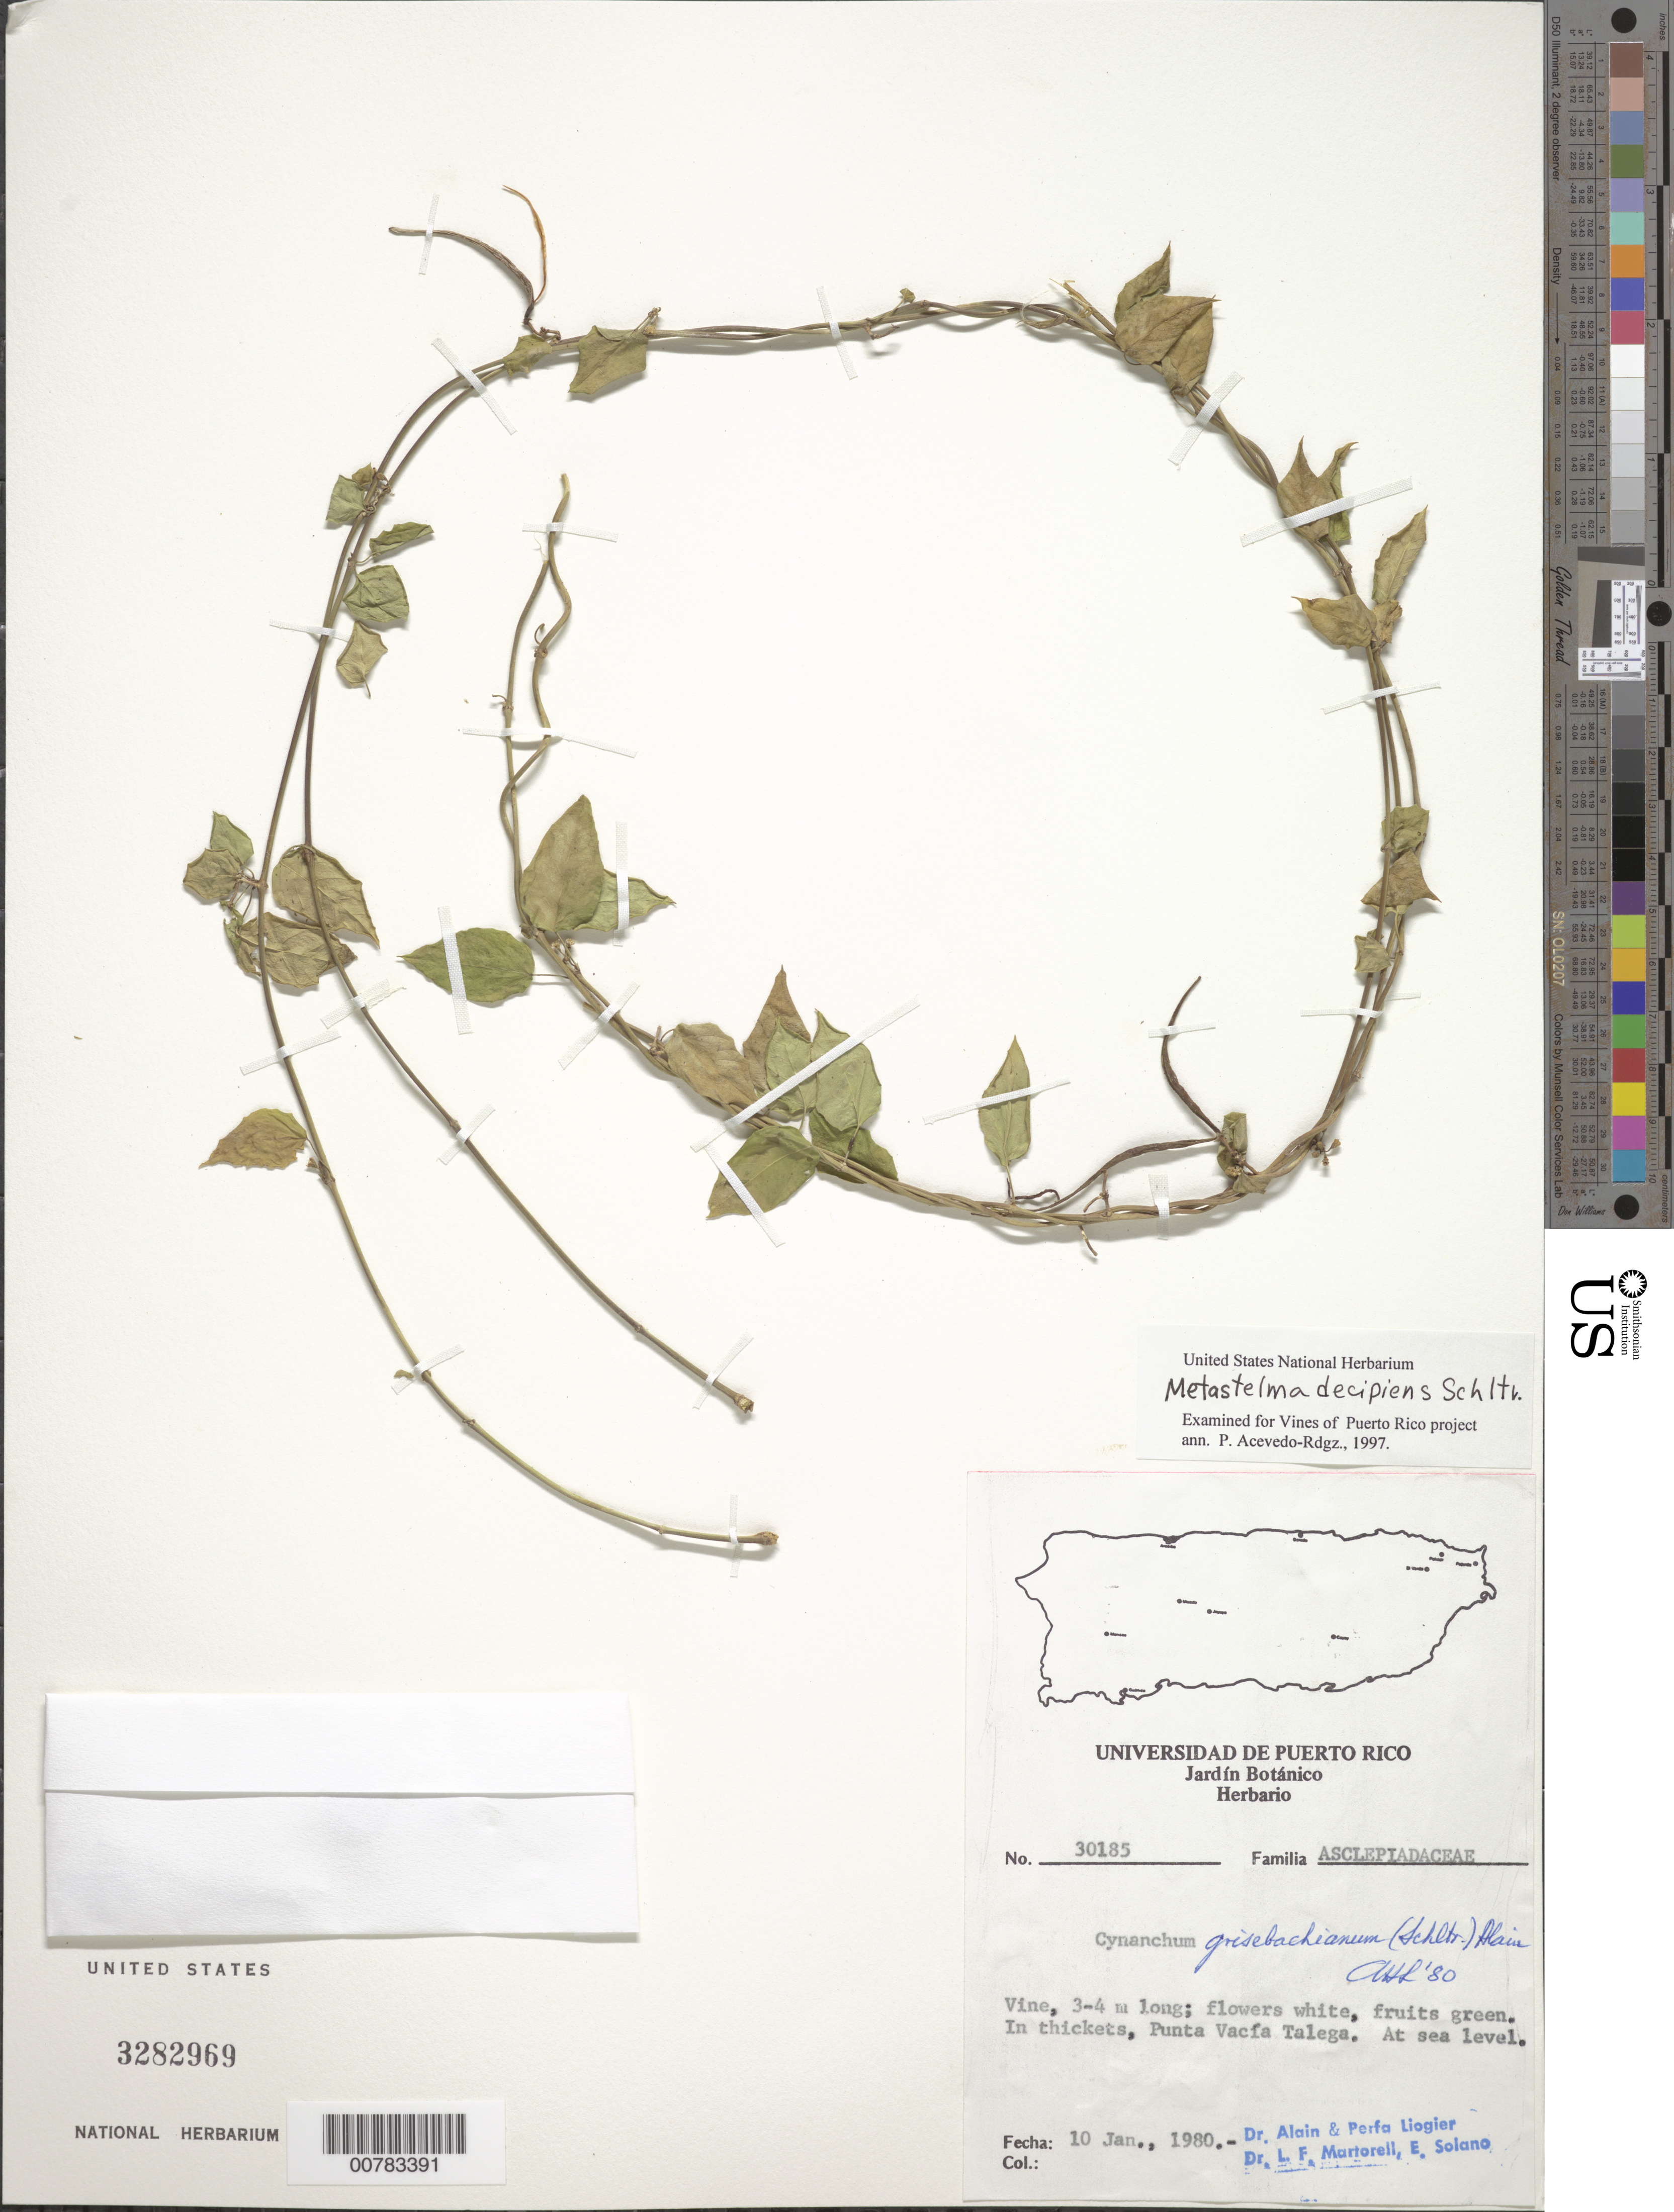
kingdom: Plantae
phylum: Tracheophyta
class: Magnoliopsida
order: Gentianales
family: Apocynaceae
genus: Metastelma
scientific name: Metastelma decipiens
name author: Schltr.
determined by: Acevedo-Rodríguez, P., (BOT), Smithsonian Institution - National Museum of Natural History (UNITED STATES)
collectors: A. H. Liogier, L. Martorell & E. Solano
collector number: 30185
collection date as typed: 10 Jan 1980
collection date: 1980-01-10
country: Puerto Rico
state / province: Loíza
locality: Loíza, Punta Vacía Talaga.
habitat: In thickets.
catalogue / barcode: US 3282969